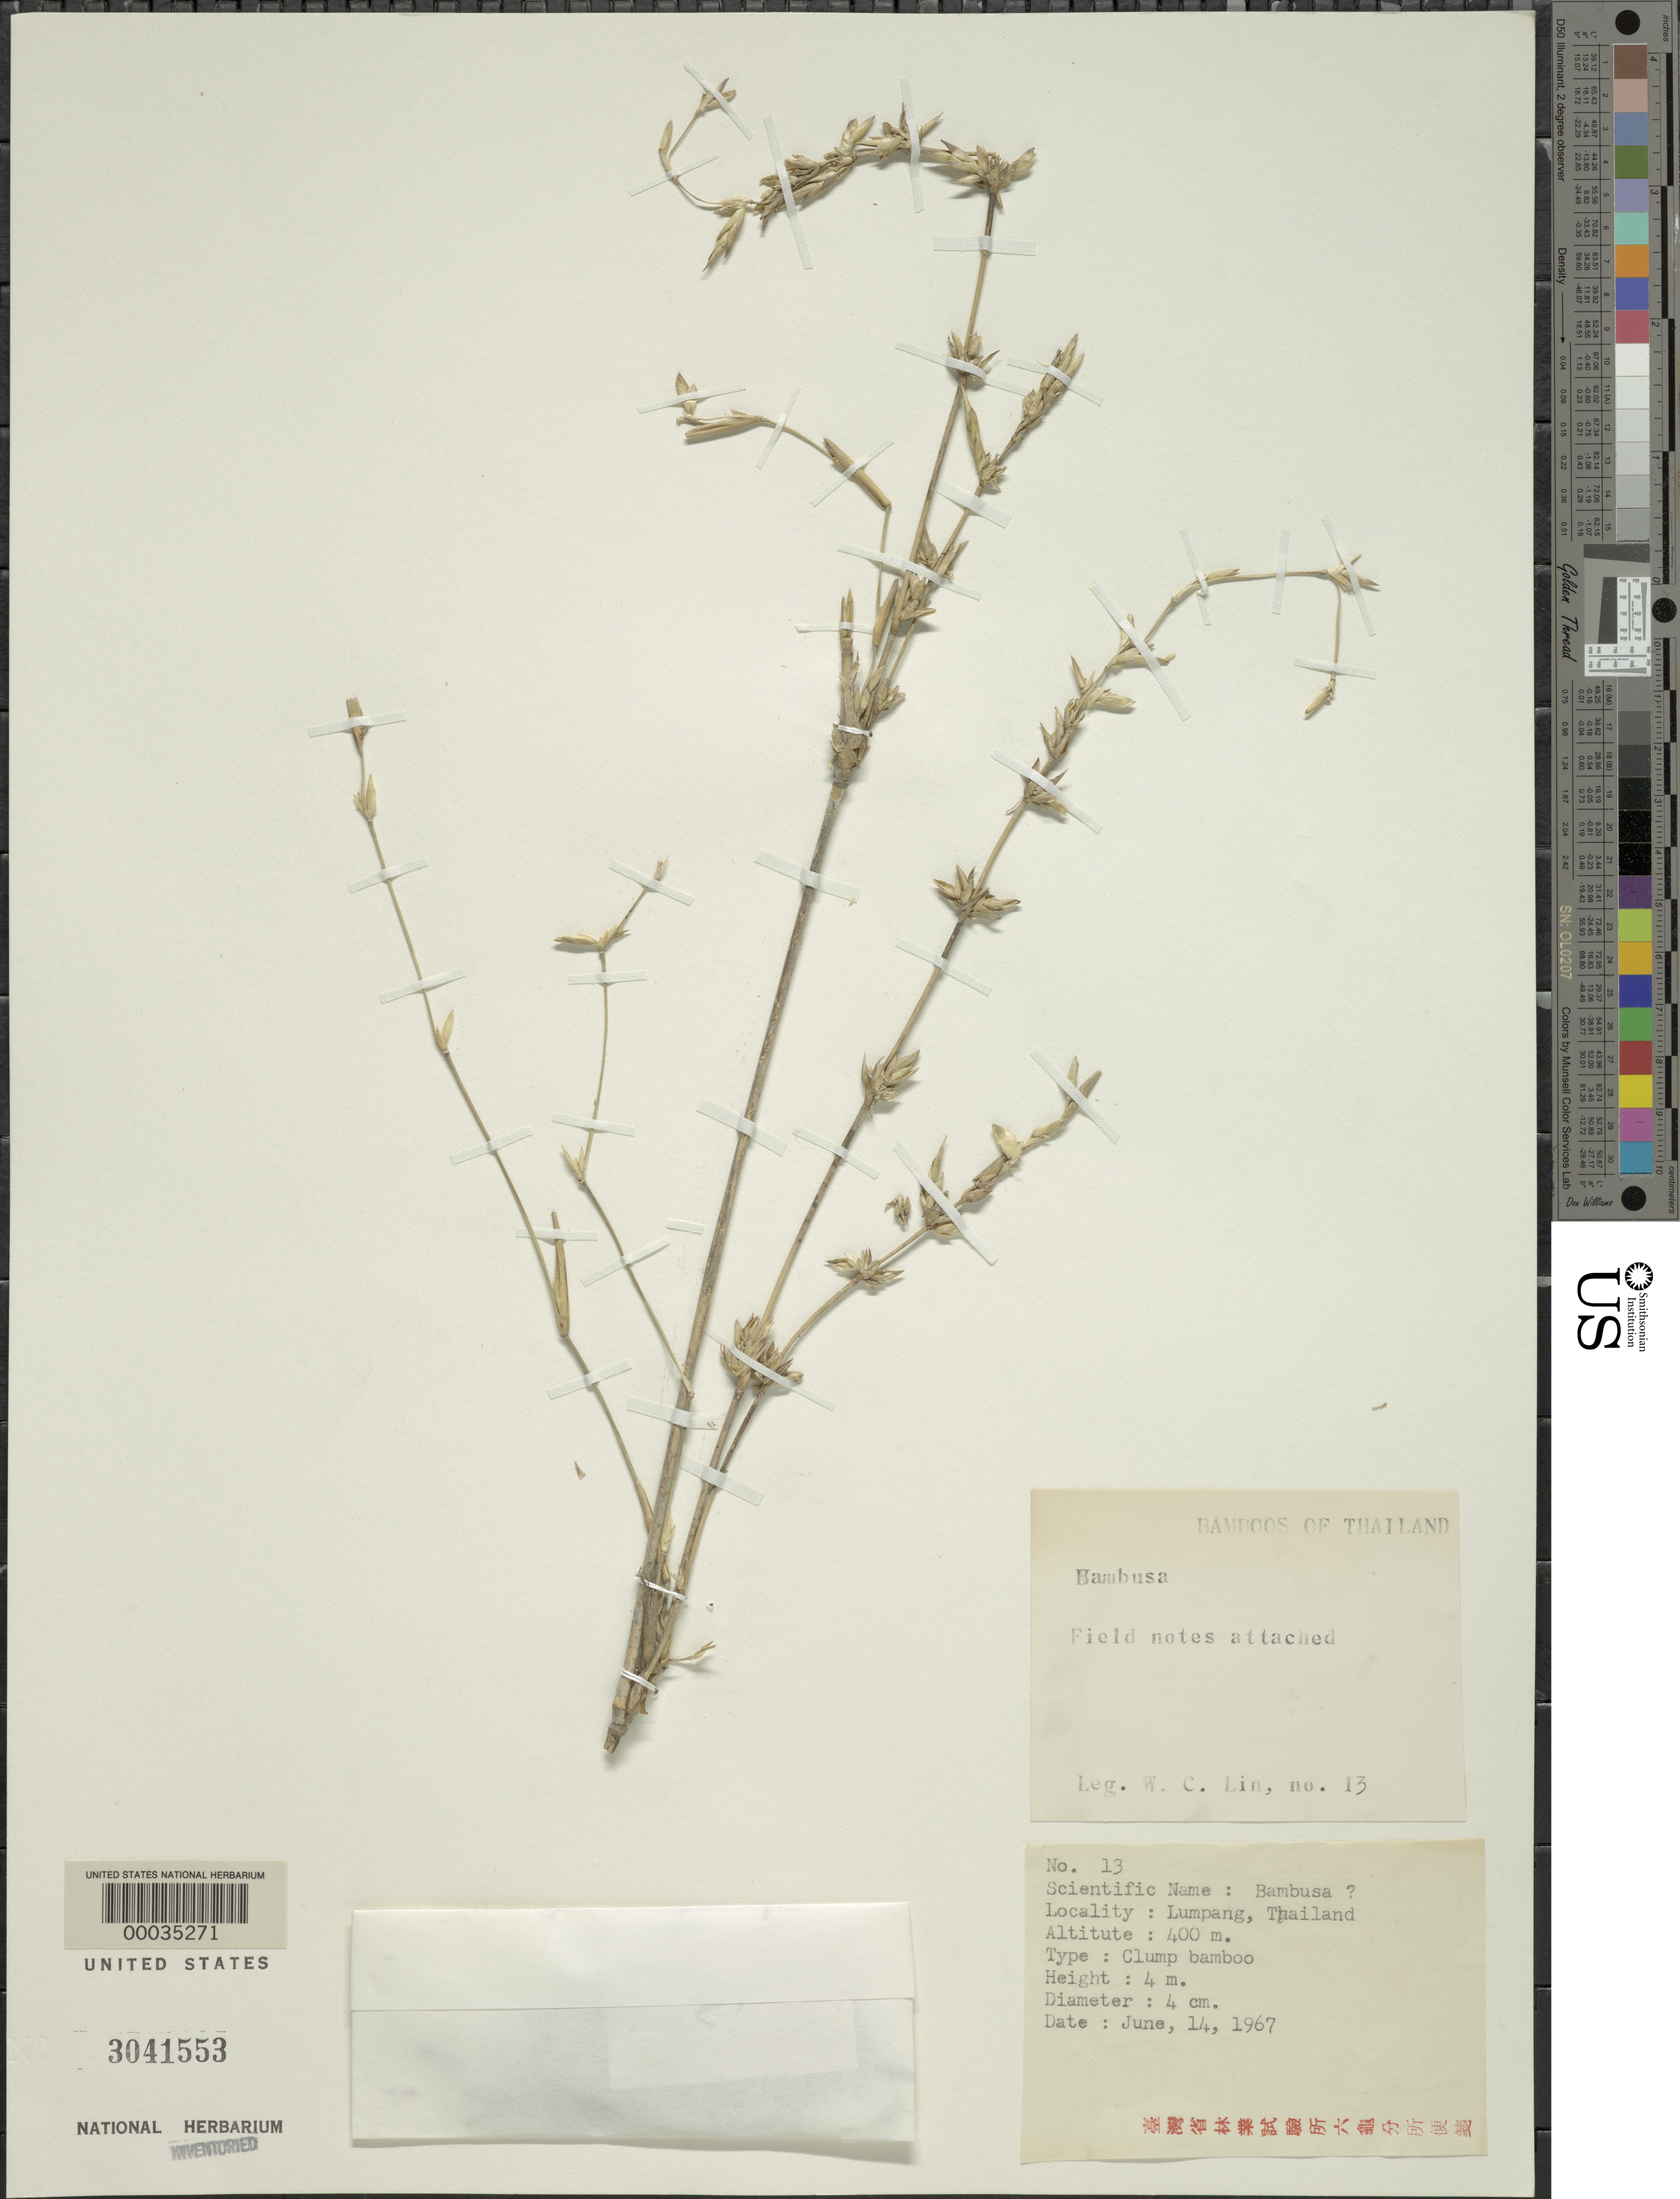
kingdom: Plantae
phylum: Tracheophyta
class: Liliopsida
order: Poales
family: Poaceae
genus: Bambusa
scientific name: Bambusa sp.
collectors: W. Lin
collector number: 13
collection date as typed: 14 Jun 1967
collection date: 1967-06-14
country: Thailand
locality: Lumpang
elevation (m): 400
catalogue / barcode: US 3041553